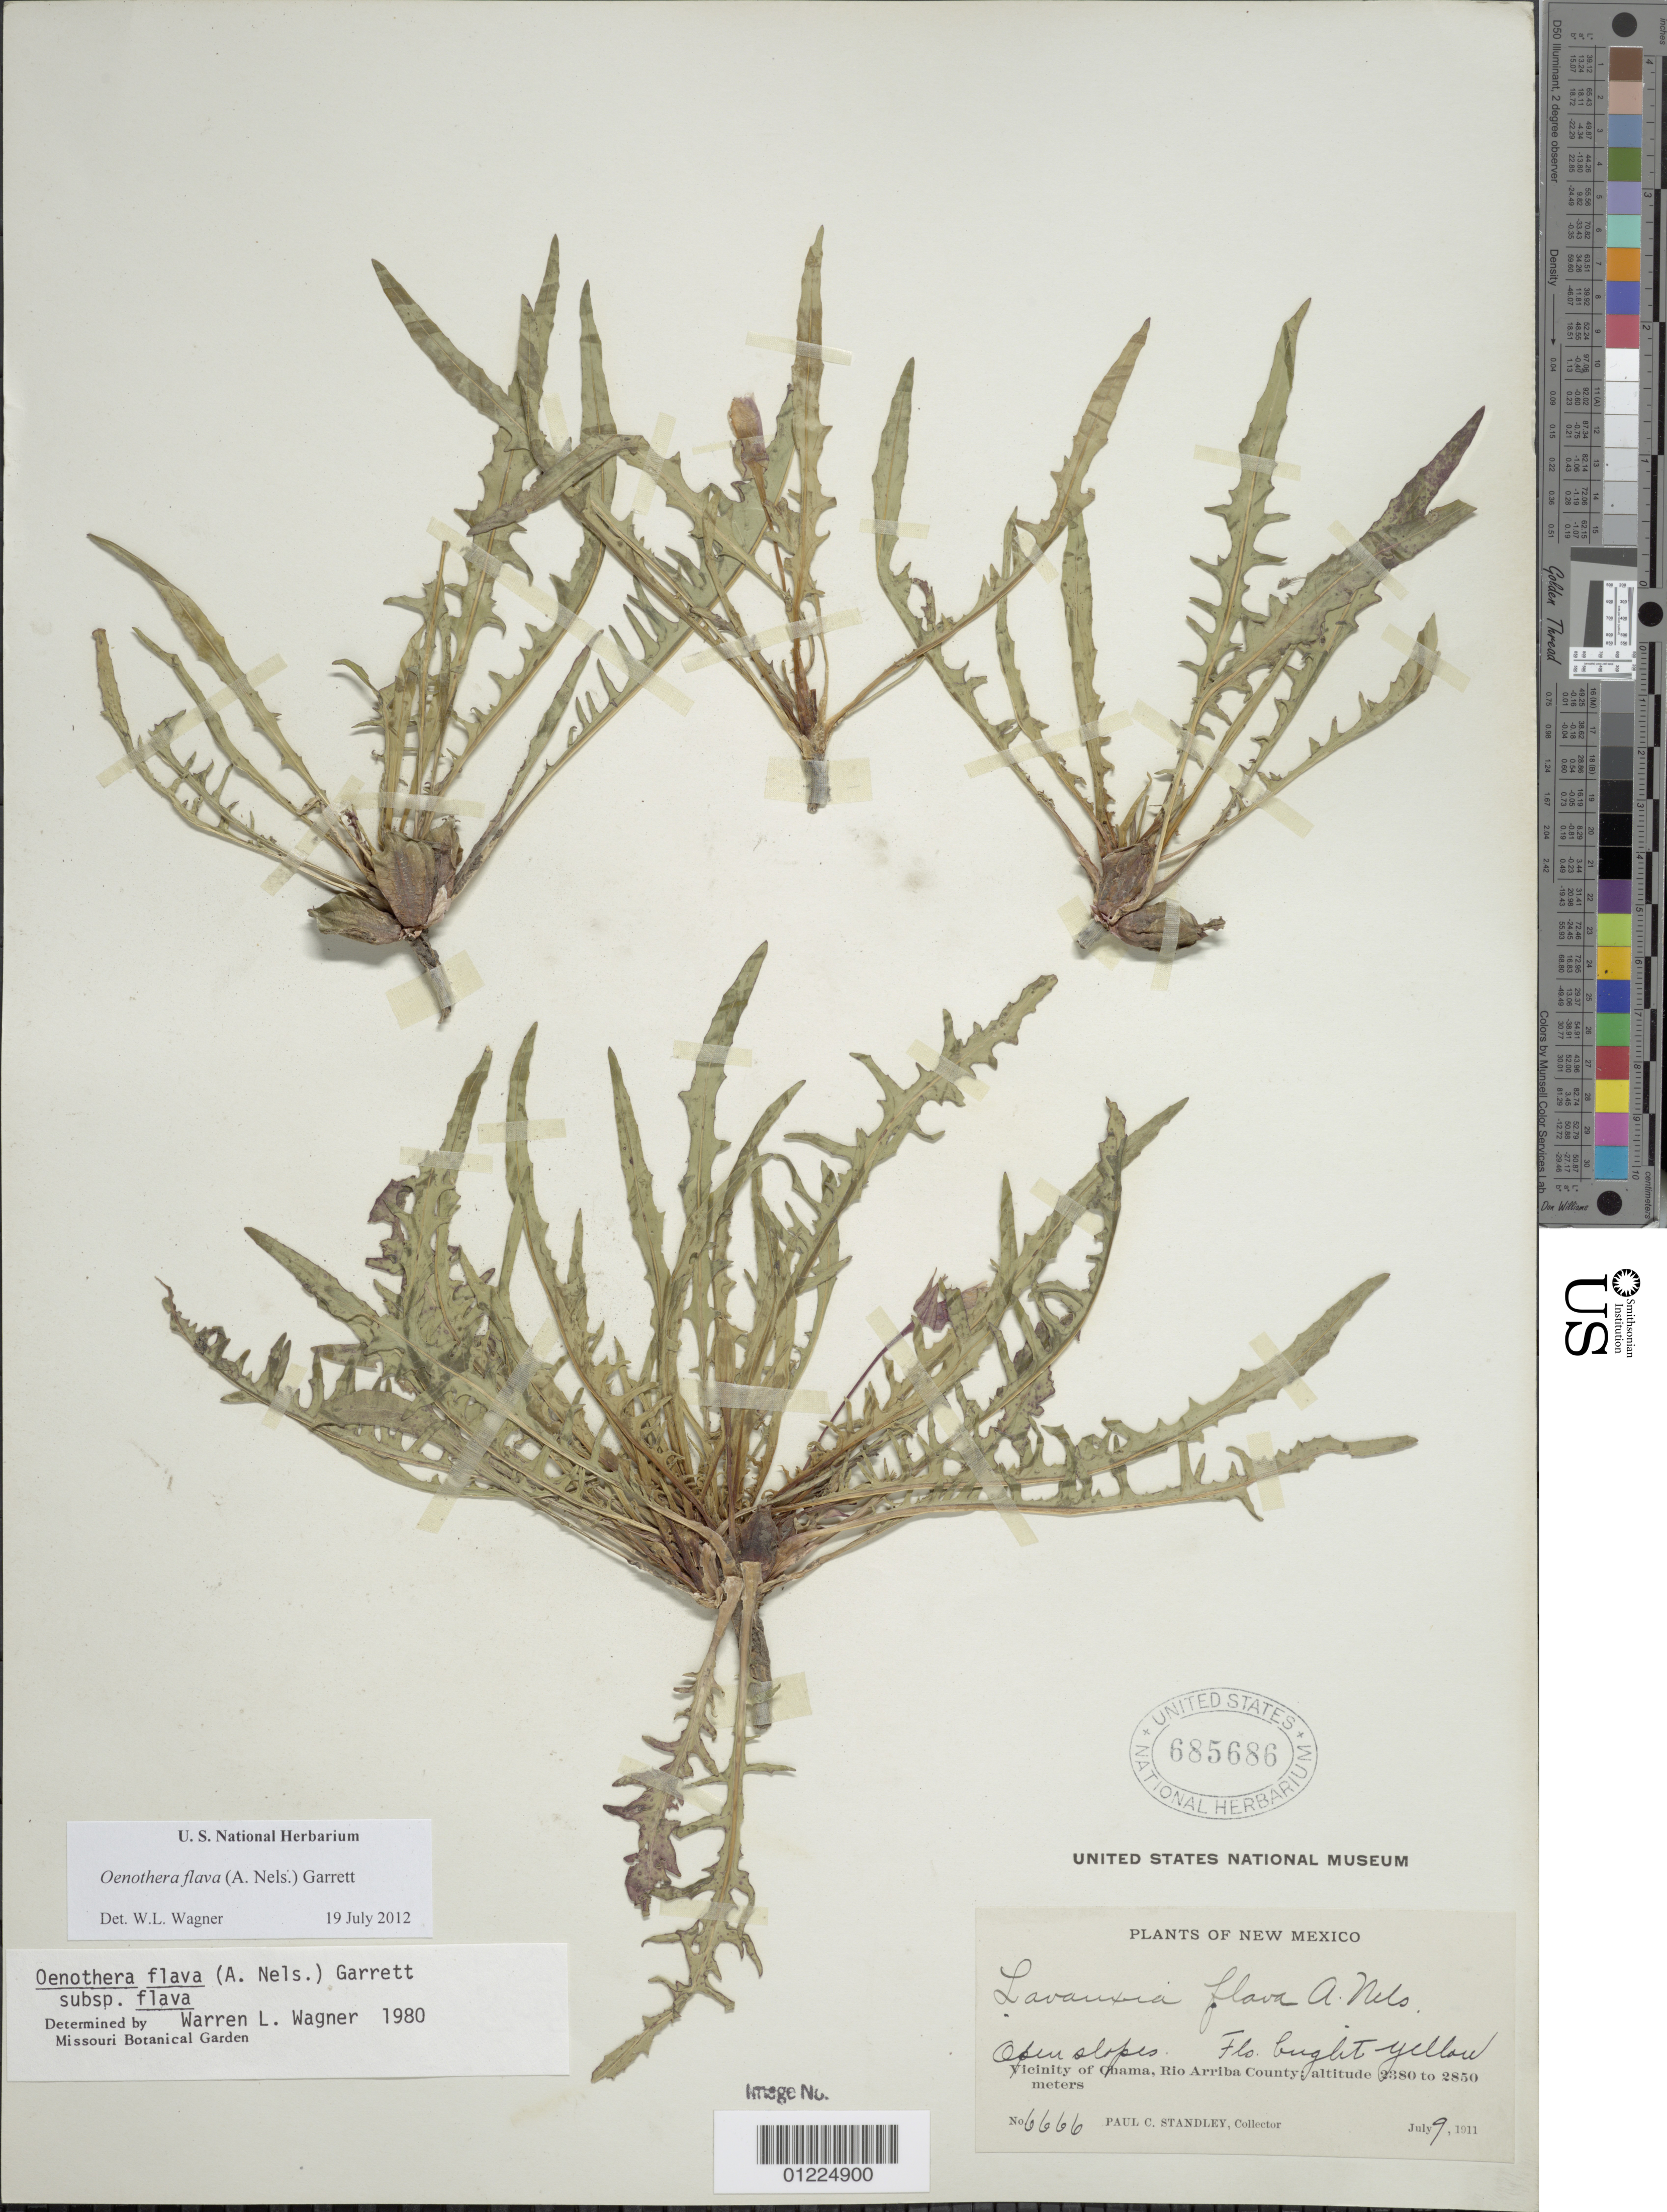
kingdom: Plantae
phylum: Tracheophyta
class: Magnoliopsida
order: Myrtales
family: Onagraceae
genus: Oenothera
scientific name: Oenothera flava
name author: (A. Nelson) Garrett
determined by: Wagner, W. L., (BOT), Smithsonian Institution - National Museum of Natural History (UNITED STATES)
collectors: P. C. Standley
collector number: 6666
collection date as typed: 09 Jul 1911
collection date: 1911-07-09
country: United States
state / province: New Mexico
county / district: Rio Arriba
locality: Vicinity of Chama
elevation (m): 2380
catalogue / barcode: US 685686